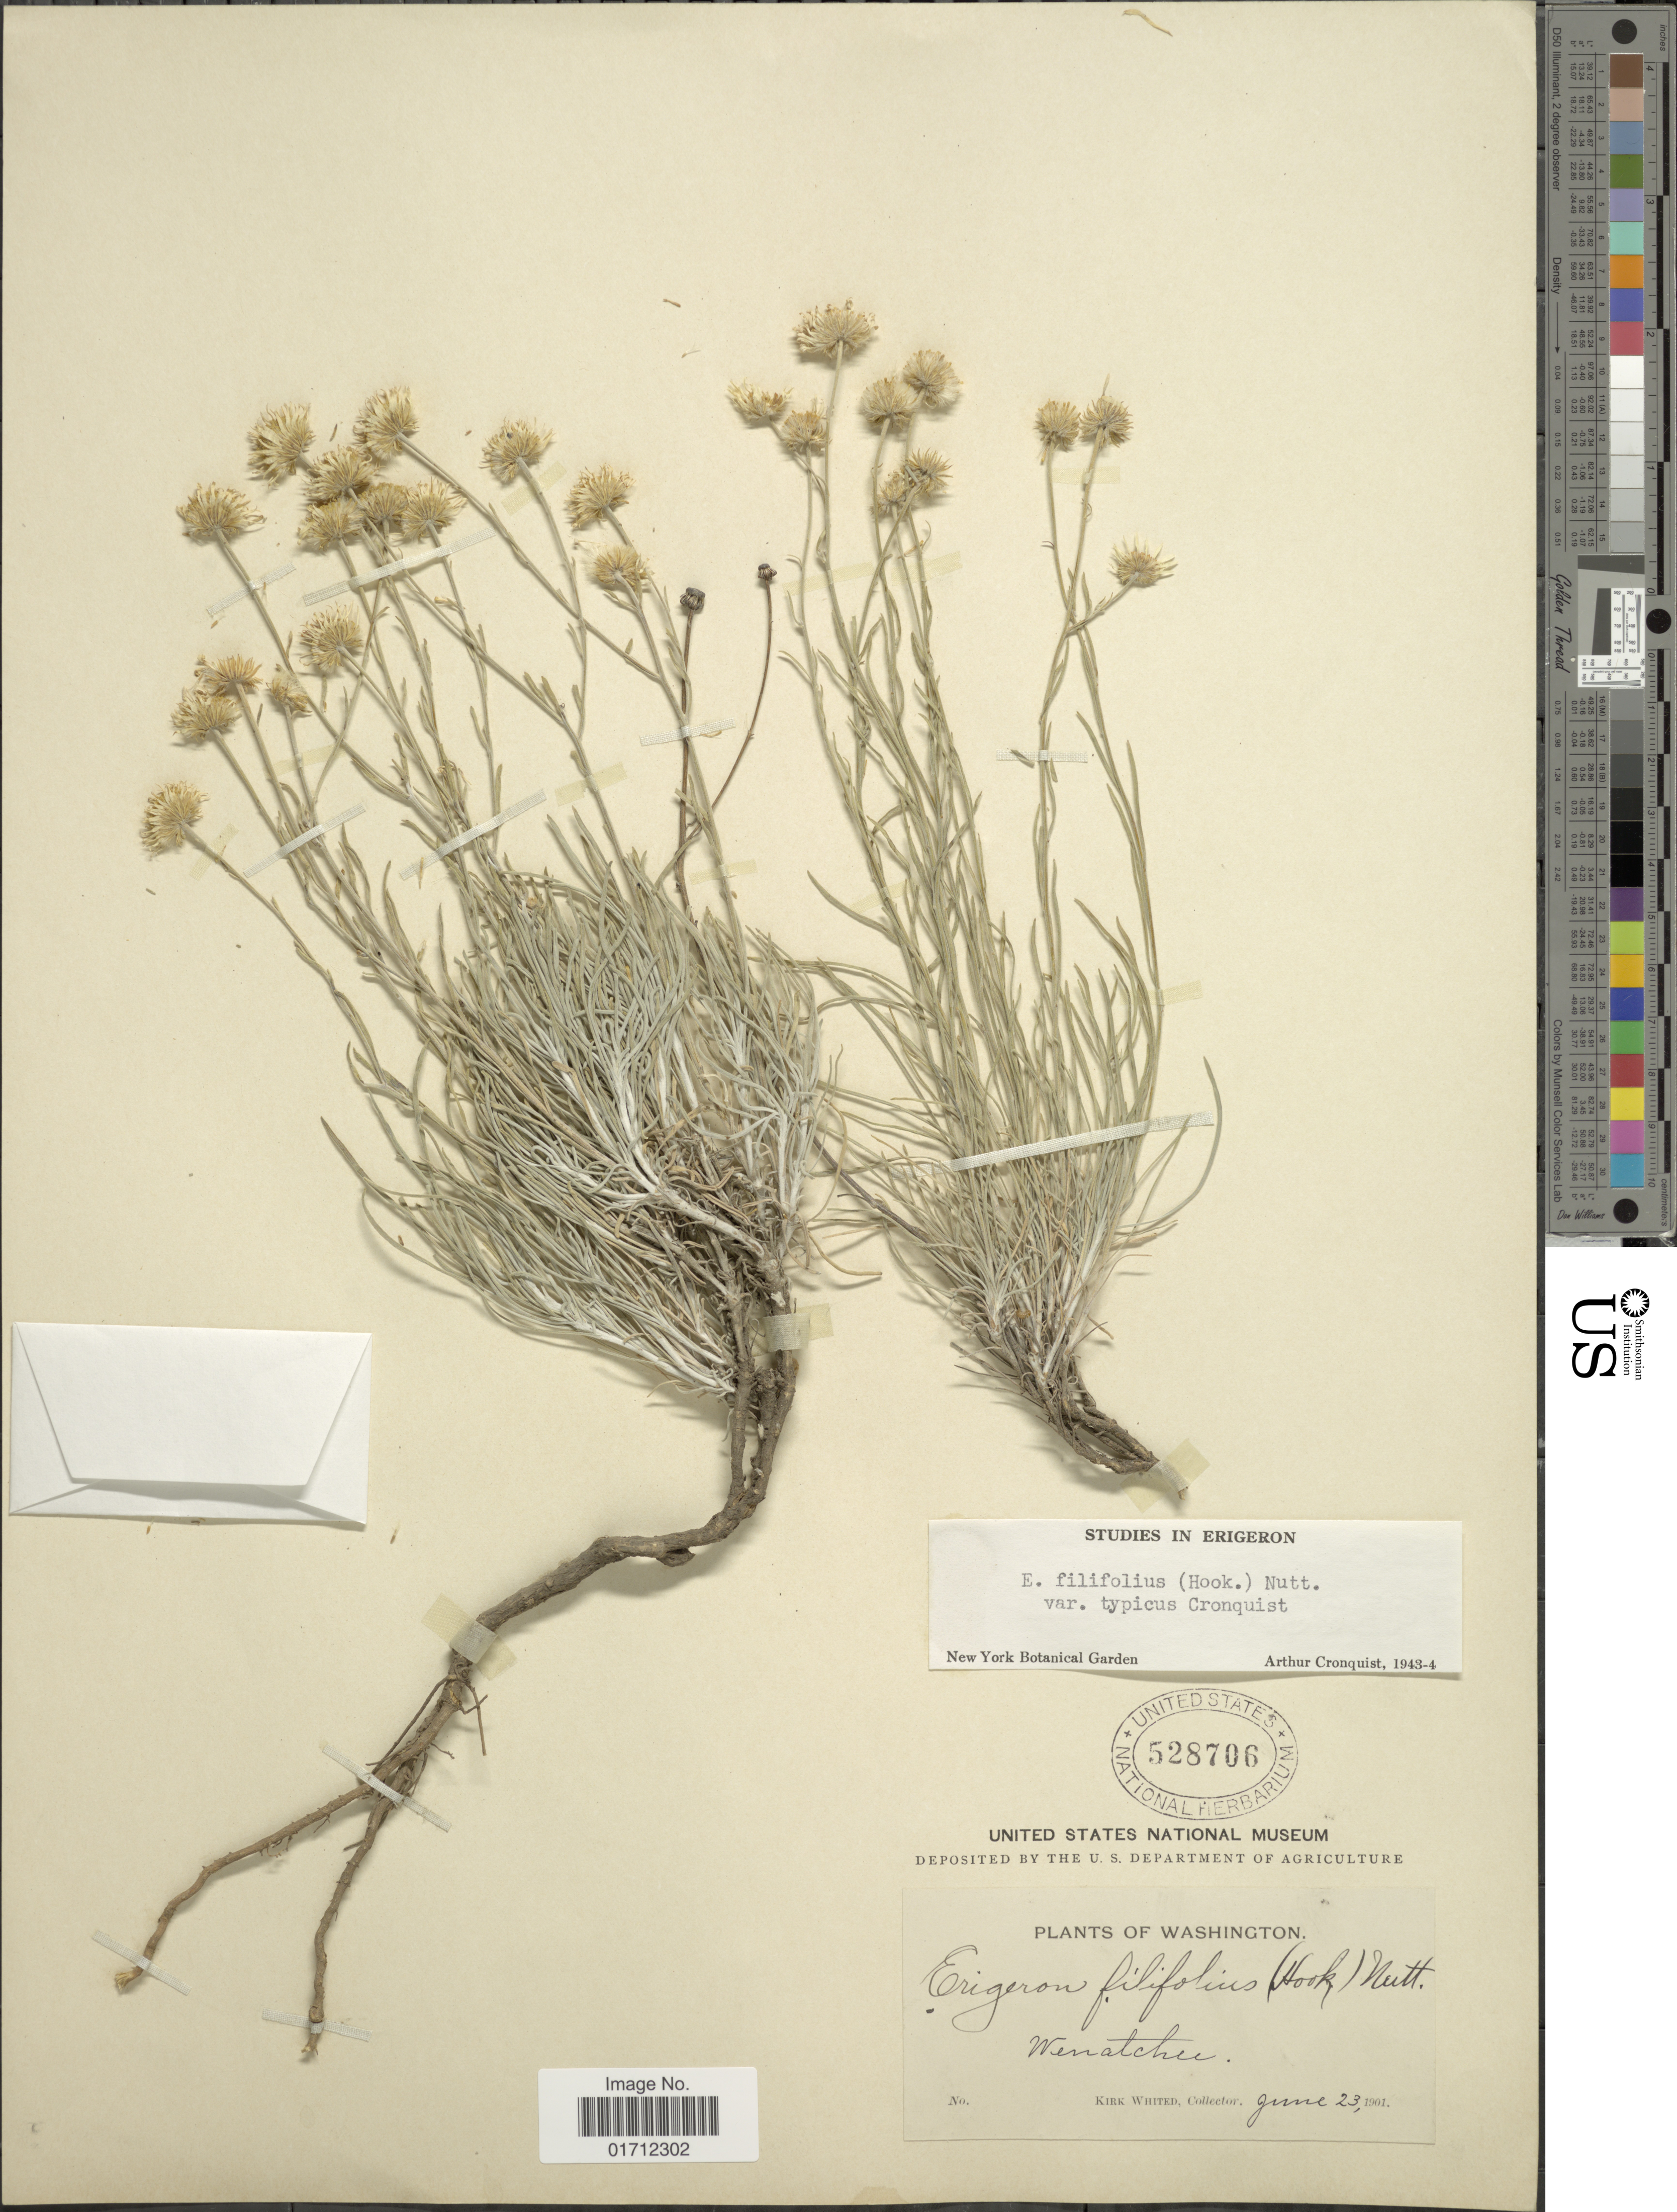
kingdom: Plantae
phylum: Tracheophyta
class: Magnoliopsida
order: Asterales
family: Asteraceae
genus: Erigeron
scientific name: Erigeron filifolius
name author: (Hook.) Nutt.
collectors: K. Whited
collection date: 1901-06-23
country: United States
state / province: Washington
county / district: Chelan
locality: Wenatchee.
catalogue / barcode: US 528706